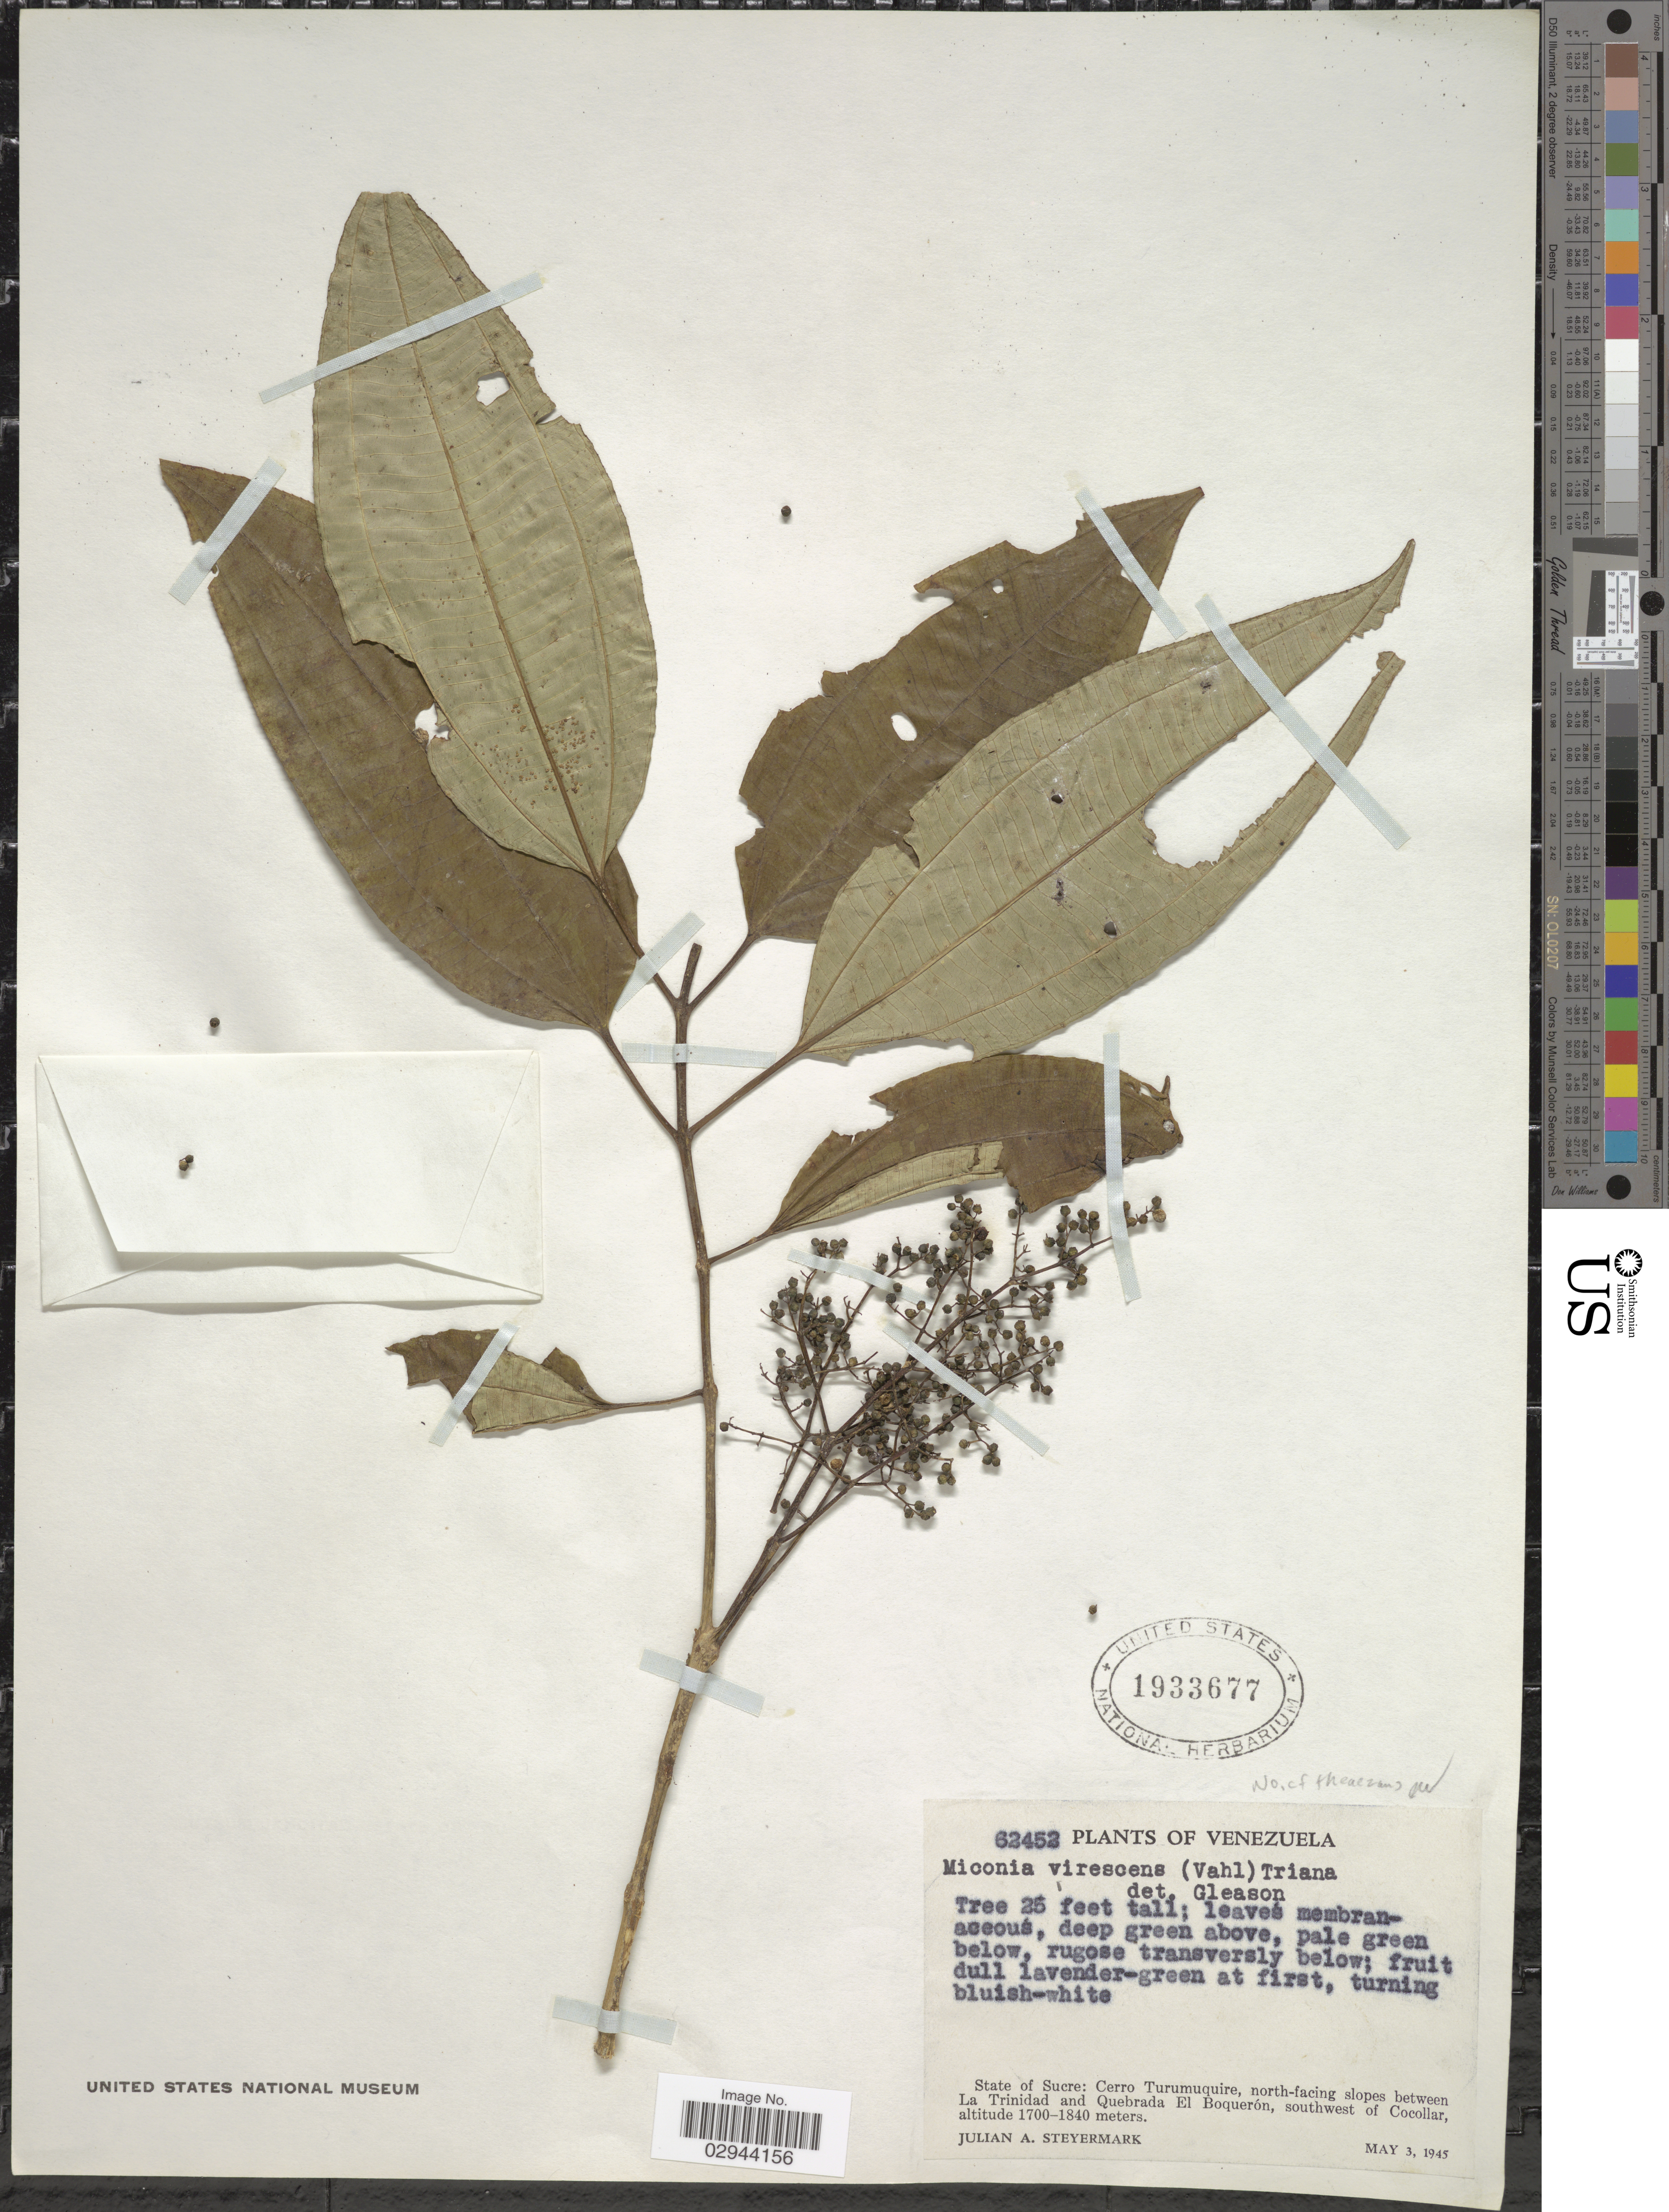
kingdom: Plantae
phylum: Tracheophyta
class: Magnoliopsida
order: Myrtales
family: Melastomataceae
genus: Miconia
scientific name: Miconia theizans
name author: (Bonpl.) Cogn.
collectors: J. Steyermark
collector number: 62452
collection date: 1945-05-03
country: Venezuela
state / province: Sucre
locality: Cerro Turumuquire, north-facing slopes between La Trinidad and Quebrada El Boqueron, southwest of Cocollar.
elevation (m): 1700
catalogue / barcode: US 1933677